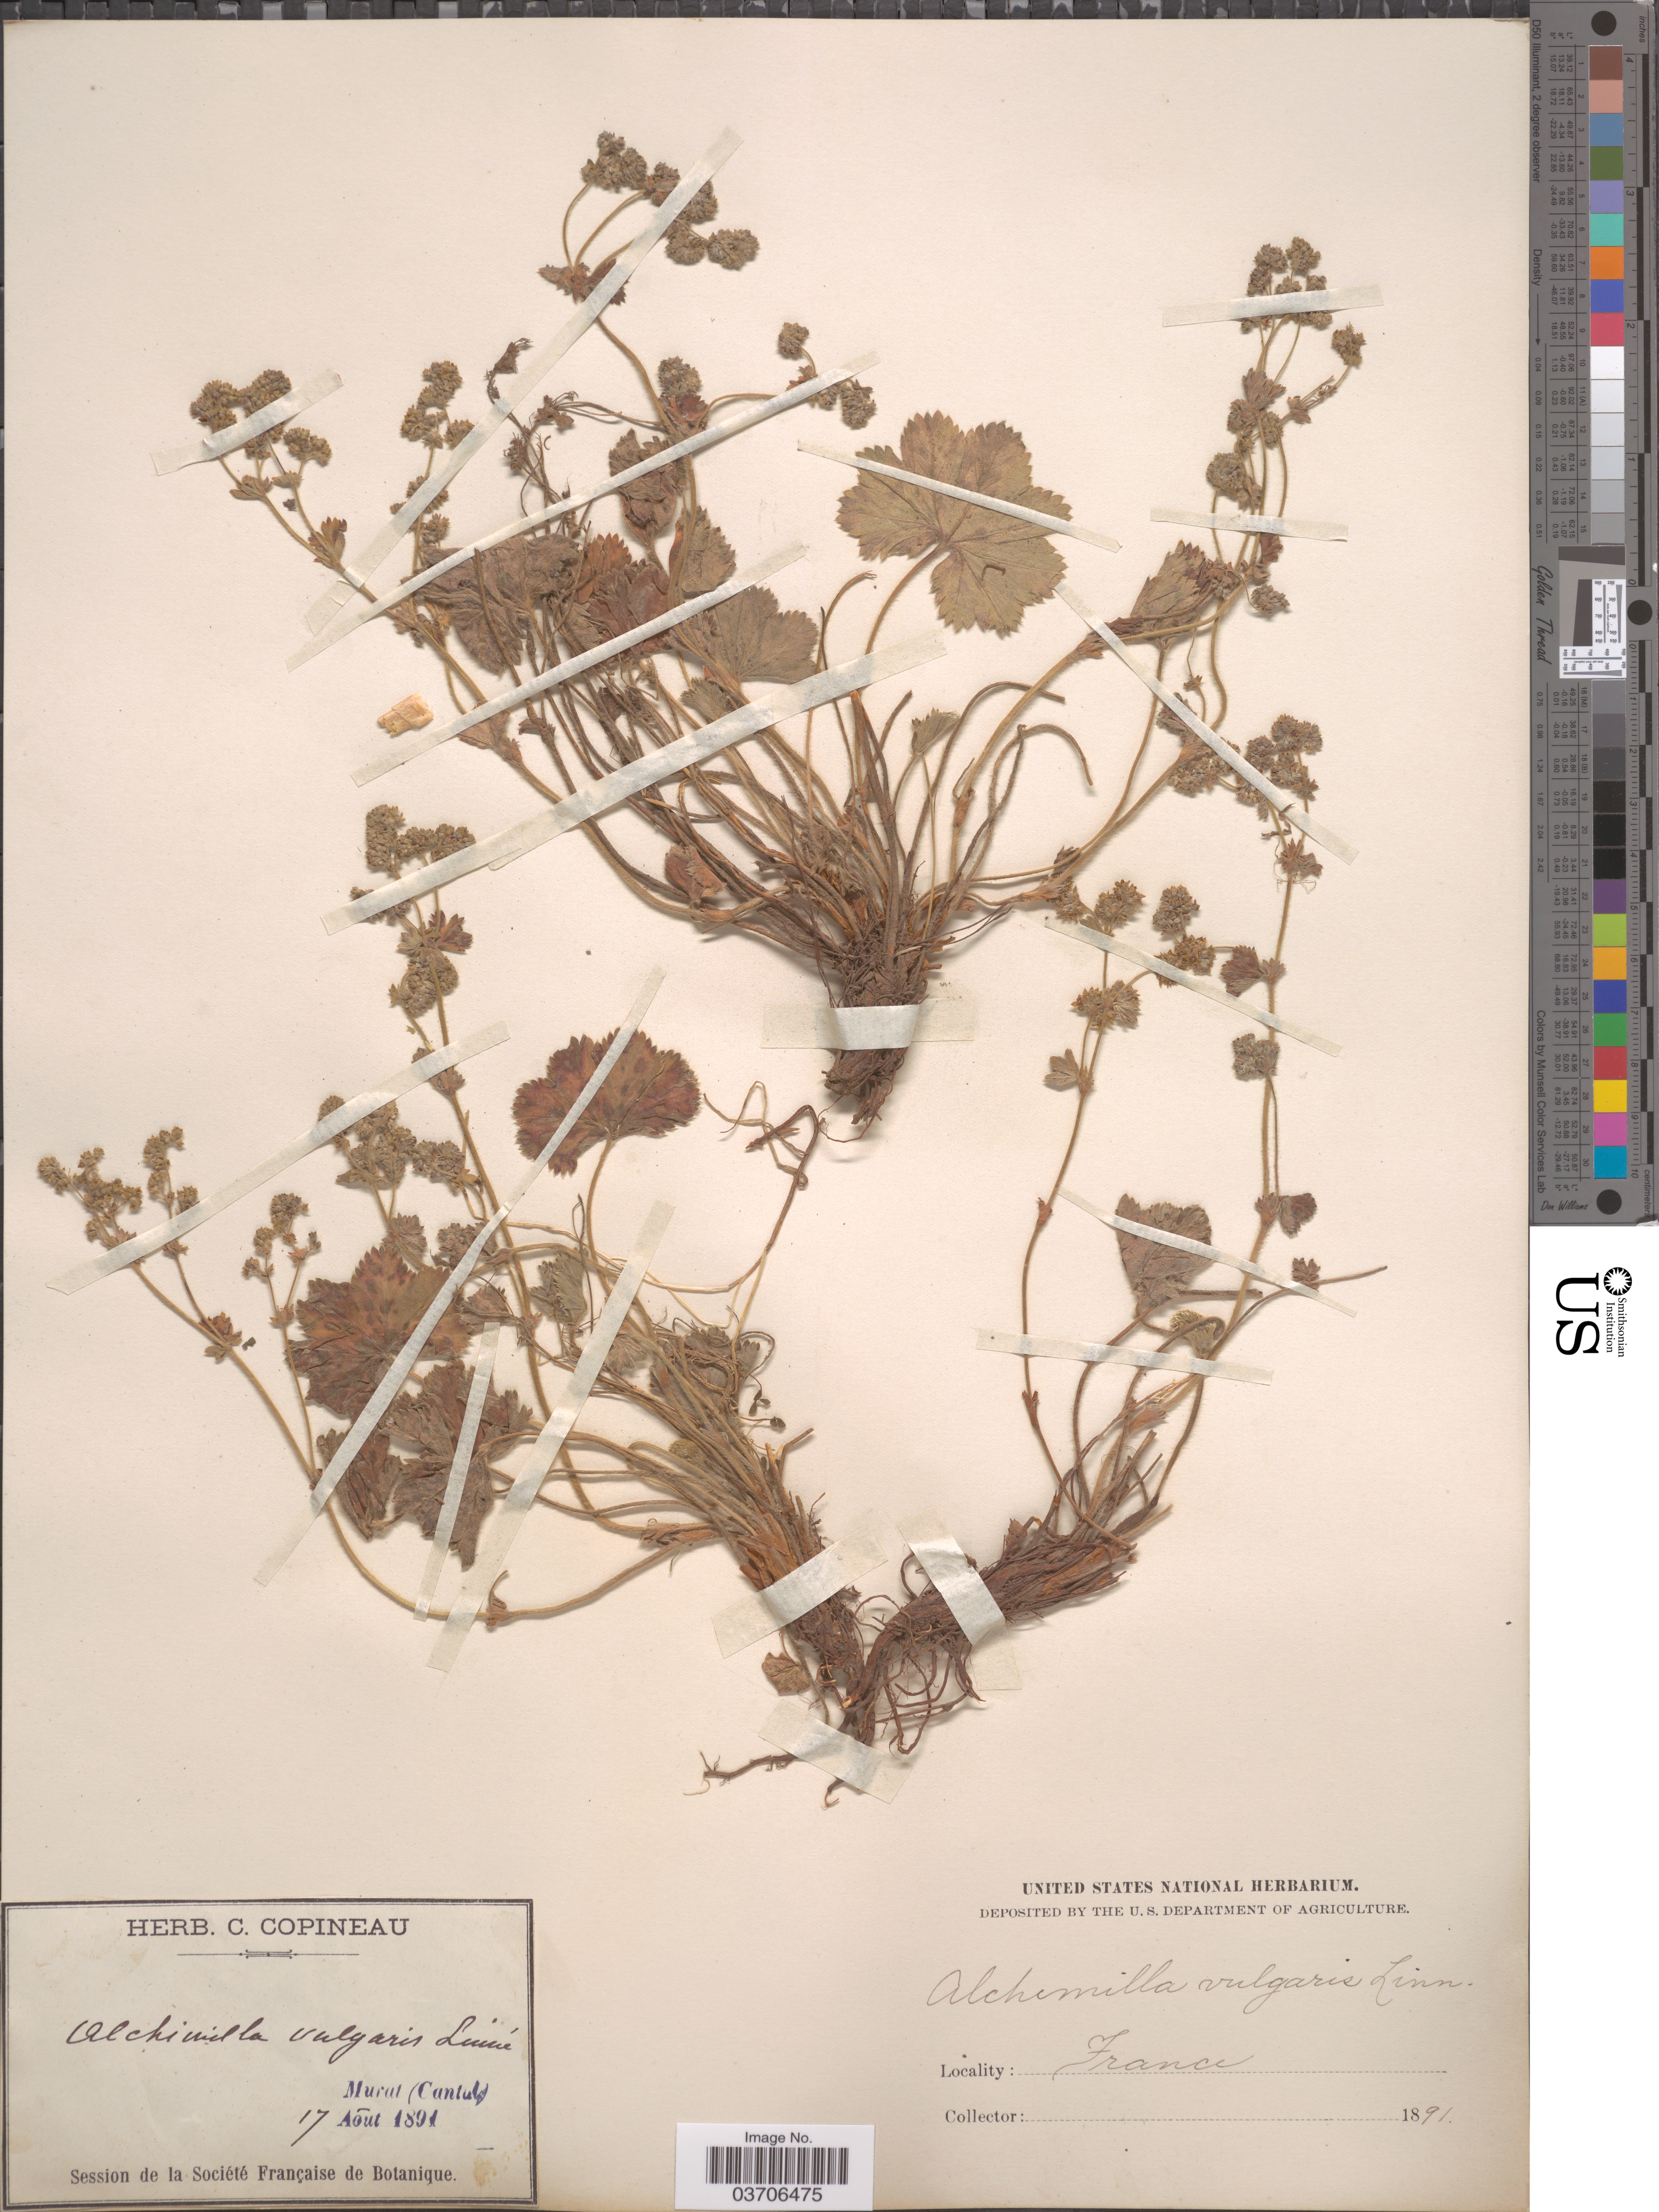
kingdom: Plantae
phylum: Tracheophyta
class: Magnoliopsida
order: Rosales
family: Rosaceae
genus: Alchemilla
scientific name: Alchemilla vulgaris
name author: L.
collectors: ex herb. C. Copineau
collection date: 1891-08-17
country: France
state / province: Auvergne-Rhône-Alpes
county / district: Cantal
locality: Murat (Cantal).